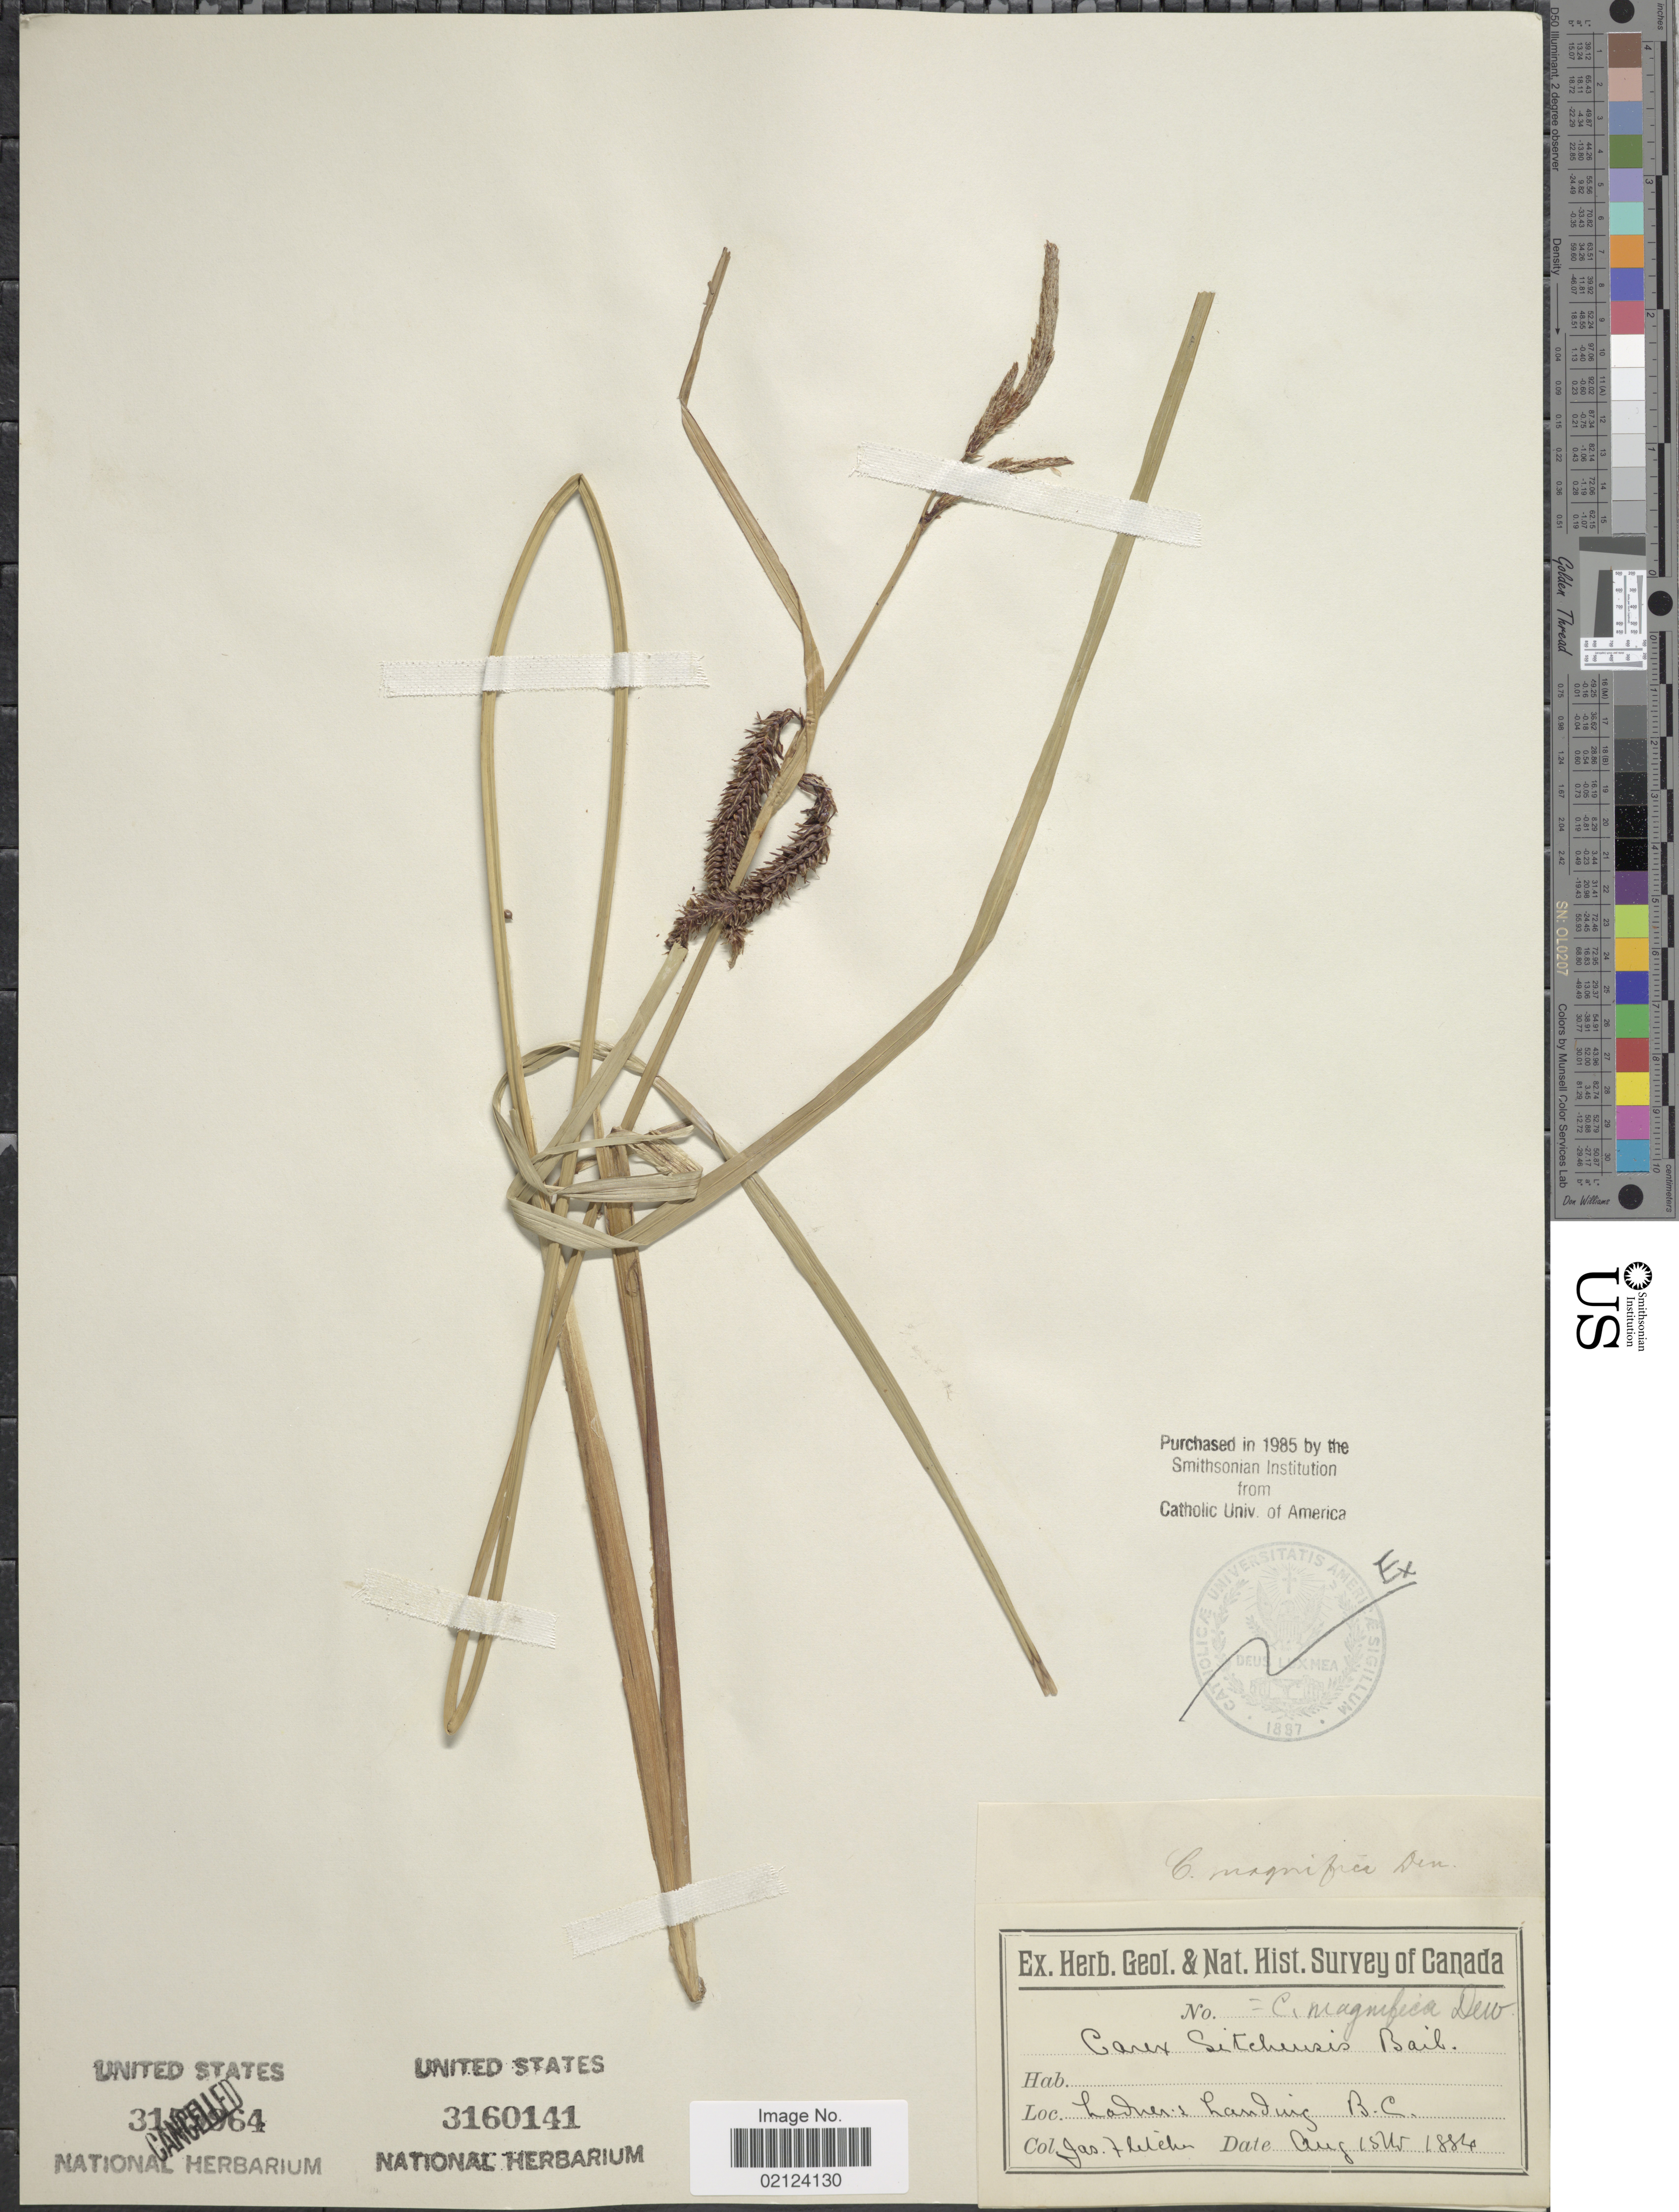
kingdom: Plantae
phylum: Tracheophyta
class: Liliopsida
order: Poales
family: Cyperaceae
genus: Carex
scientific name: Carex obnupta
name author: L.H. Bailey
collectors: J. Fletcher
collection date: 1884-08-15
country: Canada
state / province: British Columbia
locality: Ladner's Landing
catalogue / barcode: US 3160141